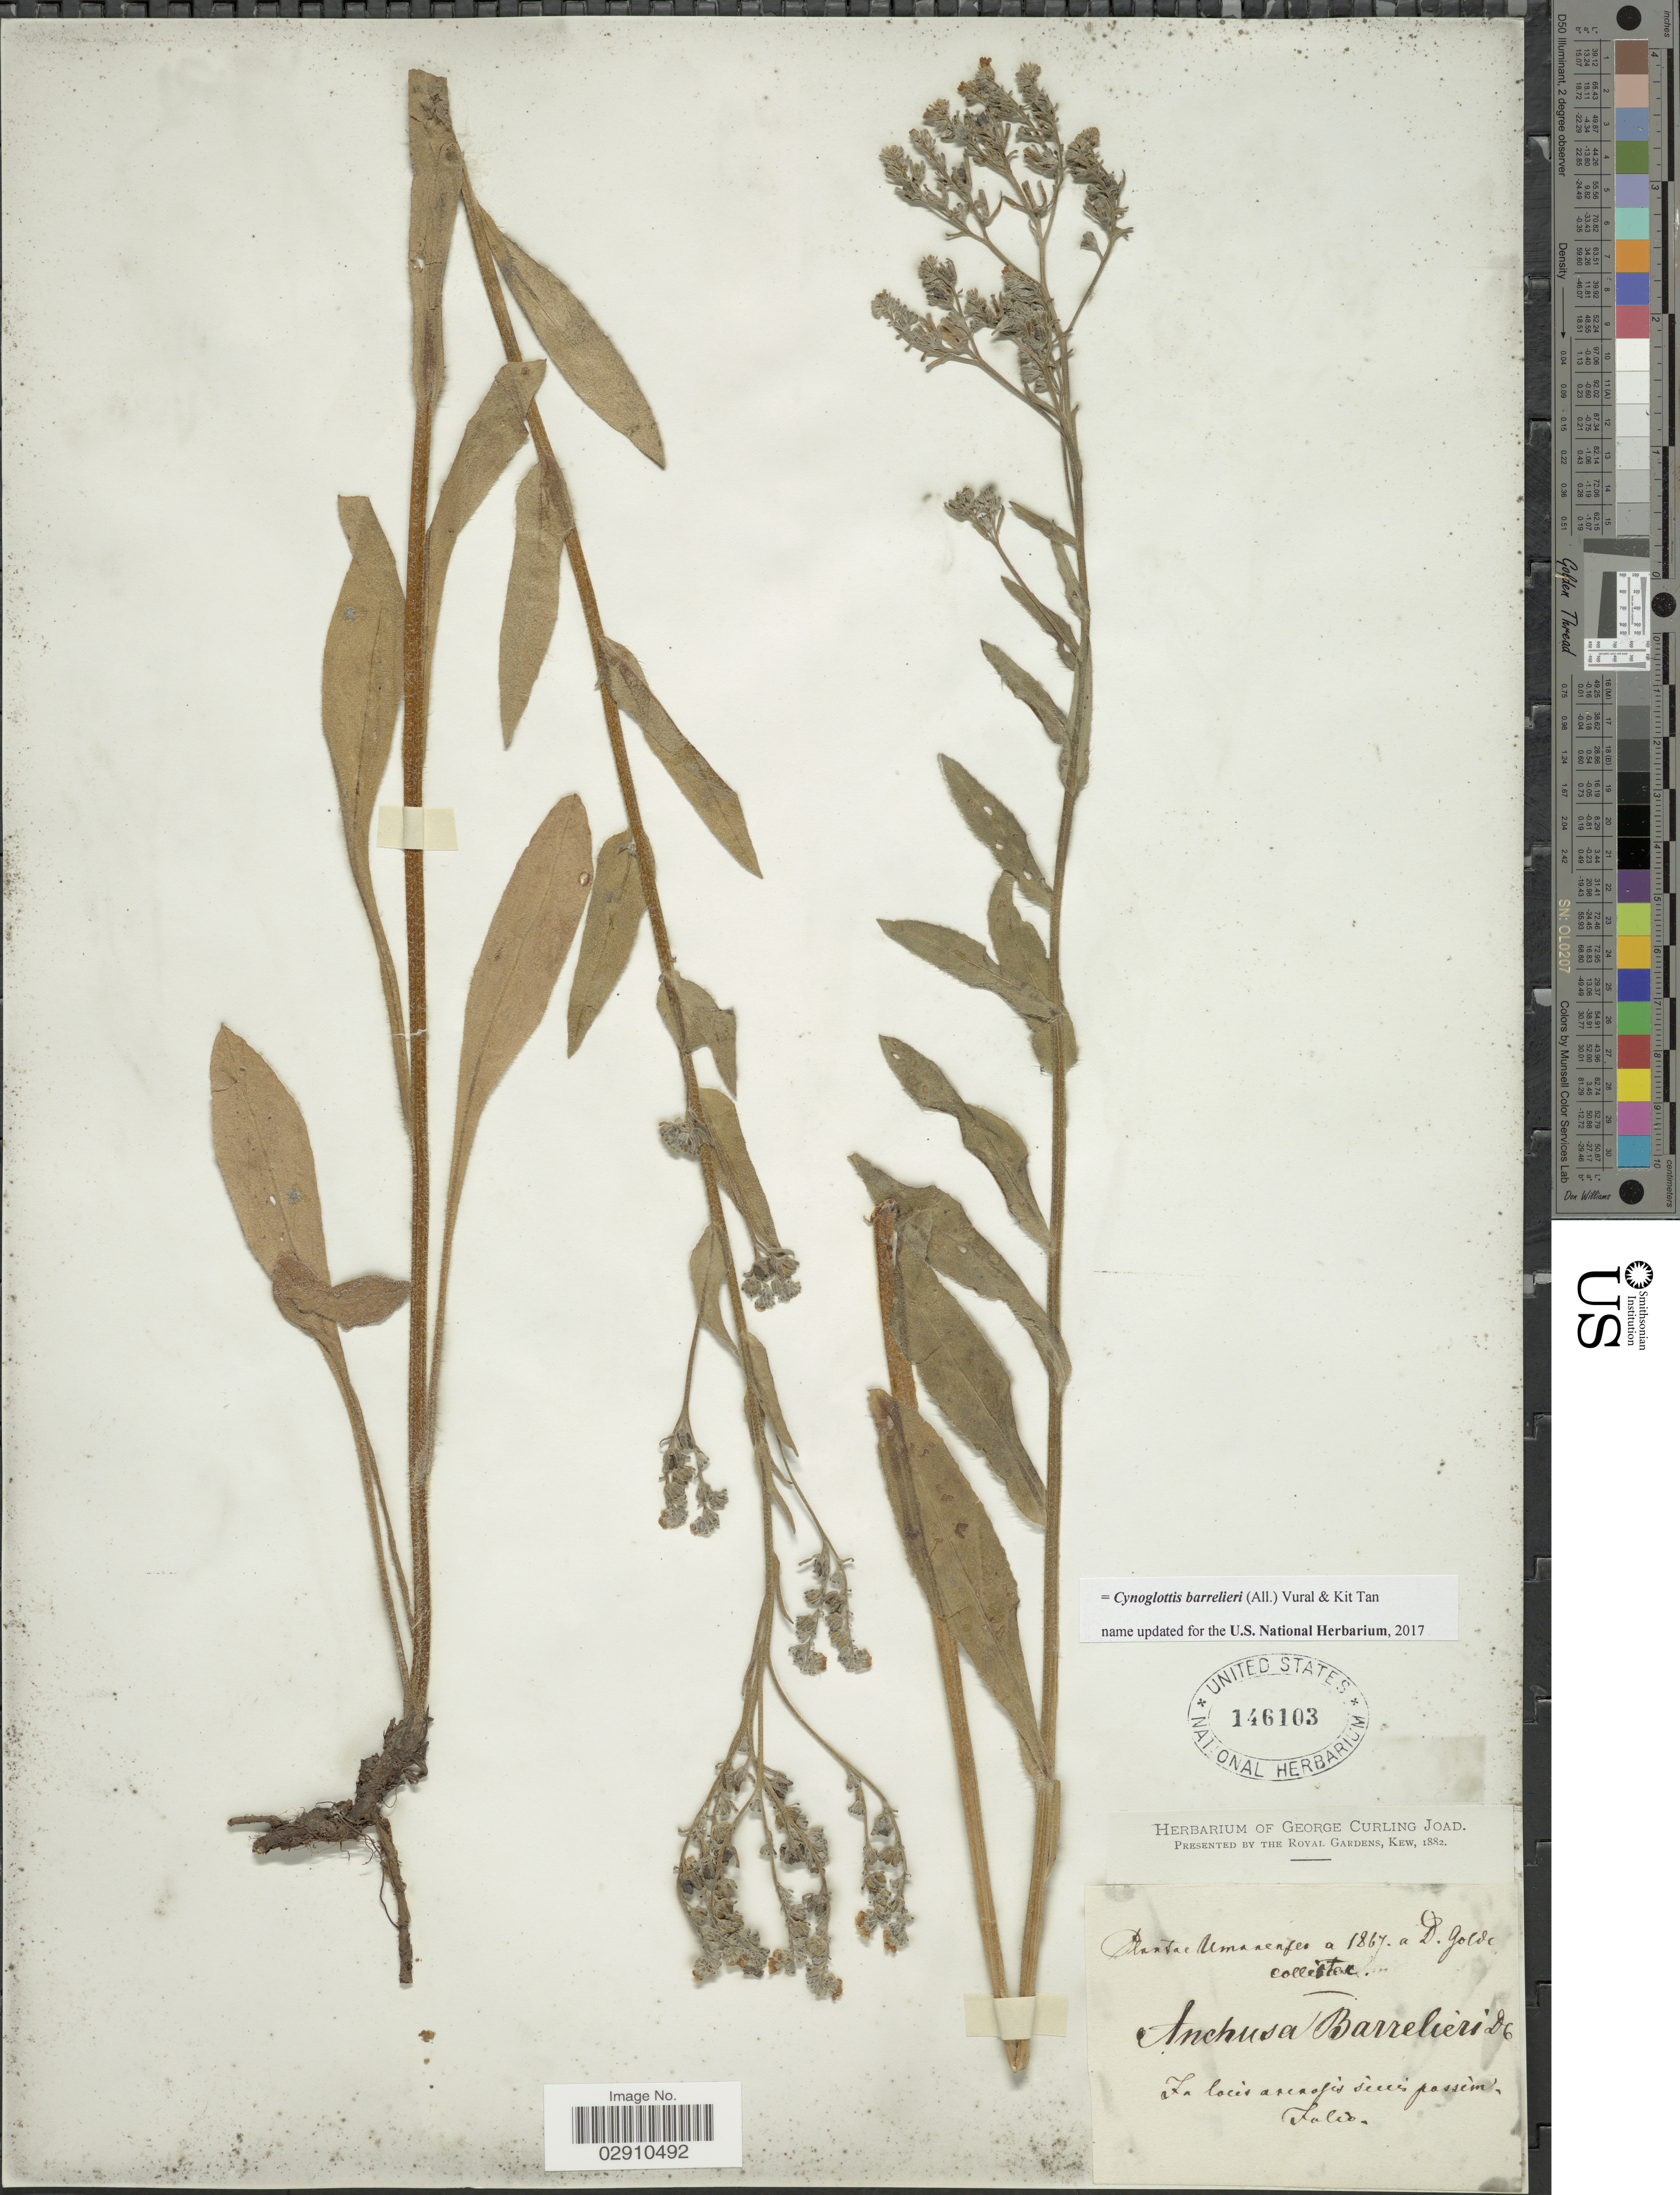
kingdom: Plantae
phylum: Tracheophyta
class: Magnoliopsida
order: Boraginales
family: Boraginaceae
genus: Cynoglottis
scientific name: Cynoglottis barrelieri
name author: (All.) Vural & Kit Tan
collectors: D. Golde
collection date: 1867-07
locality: Umanenses. In locis arenosis siccis passim.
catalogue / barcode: US 146103